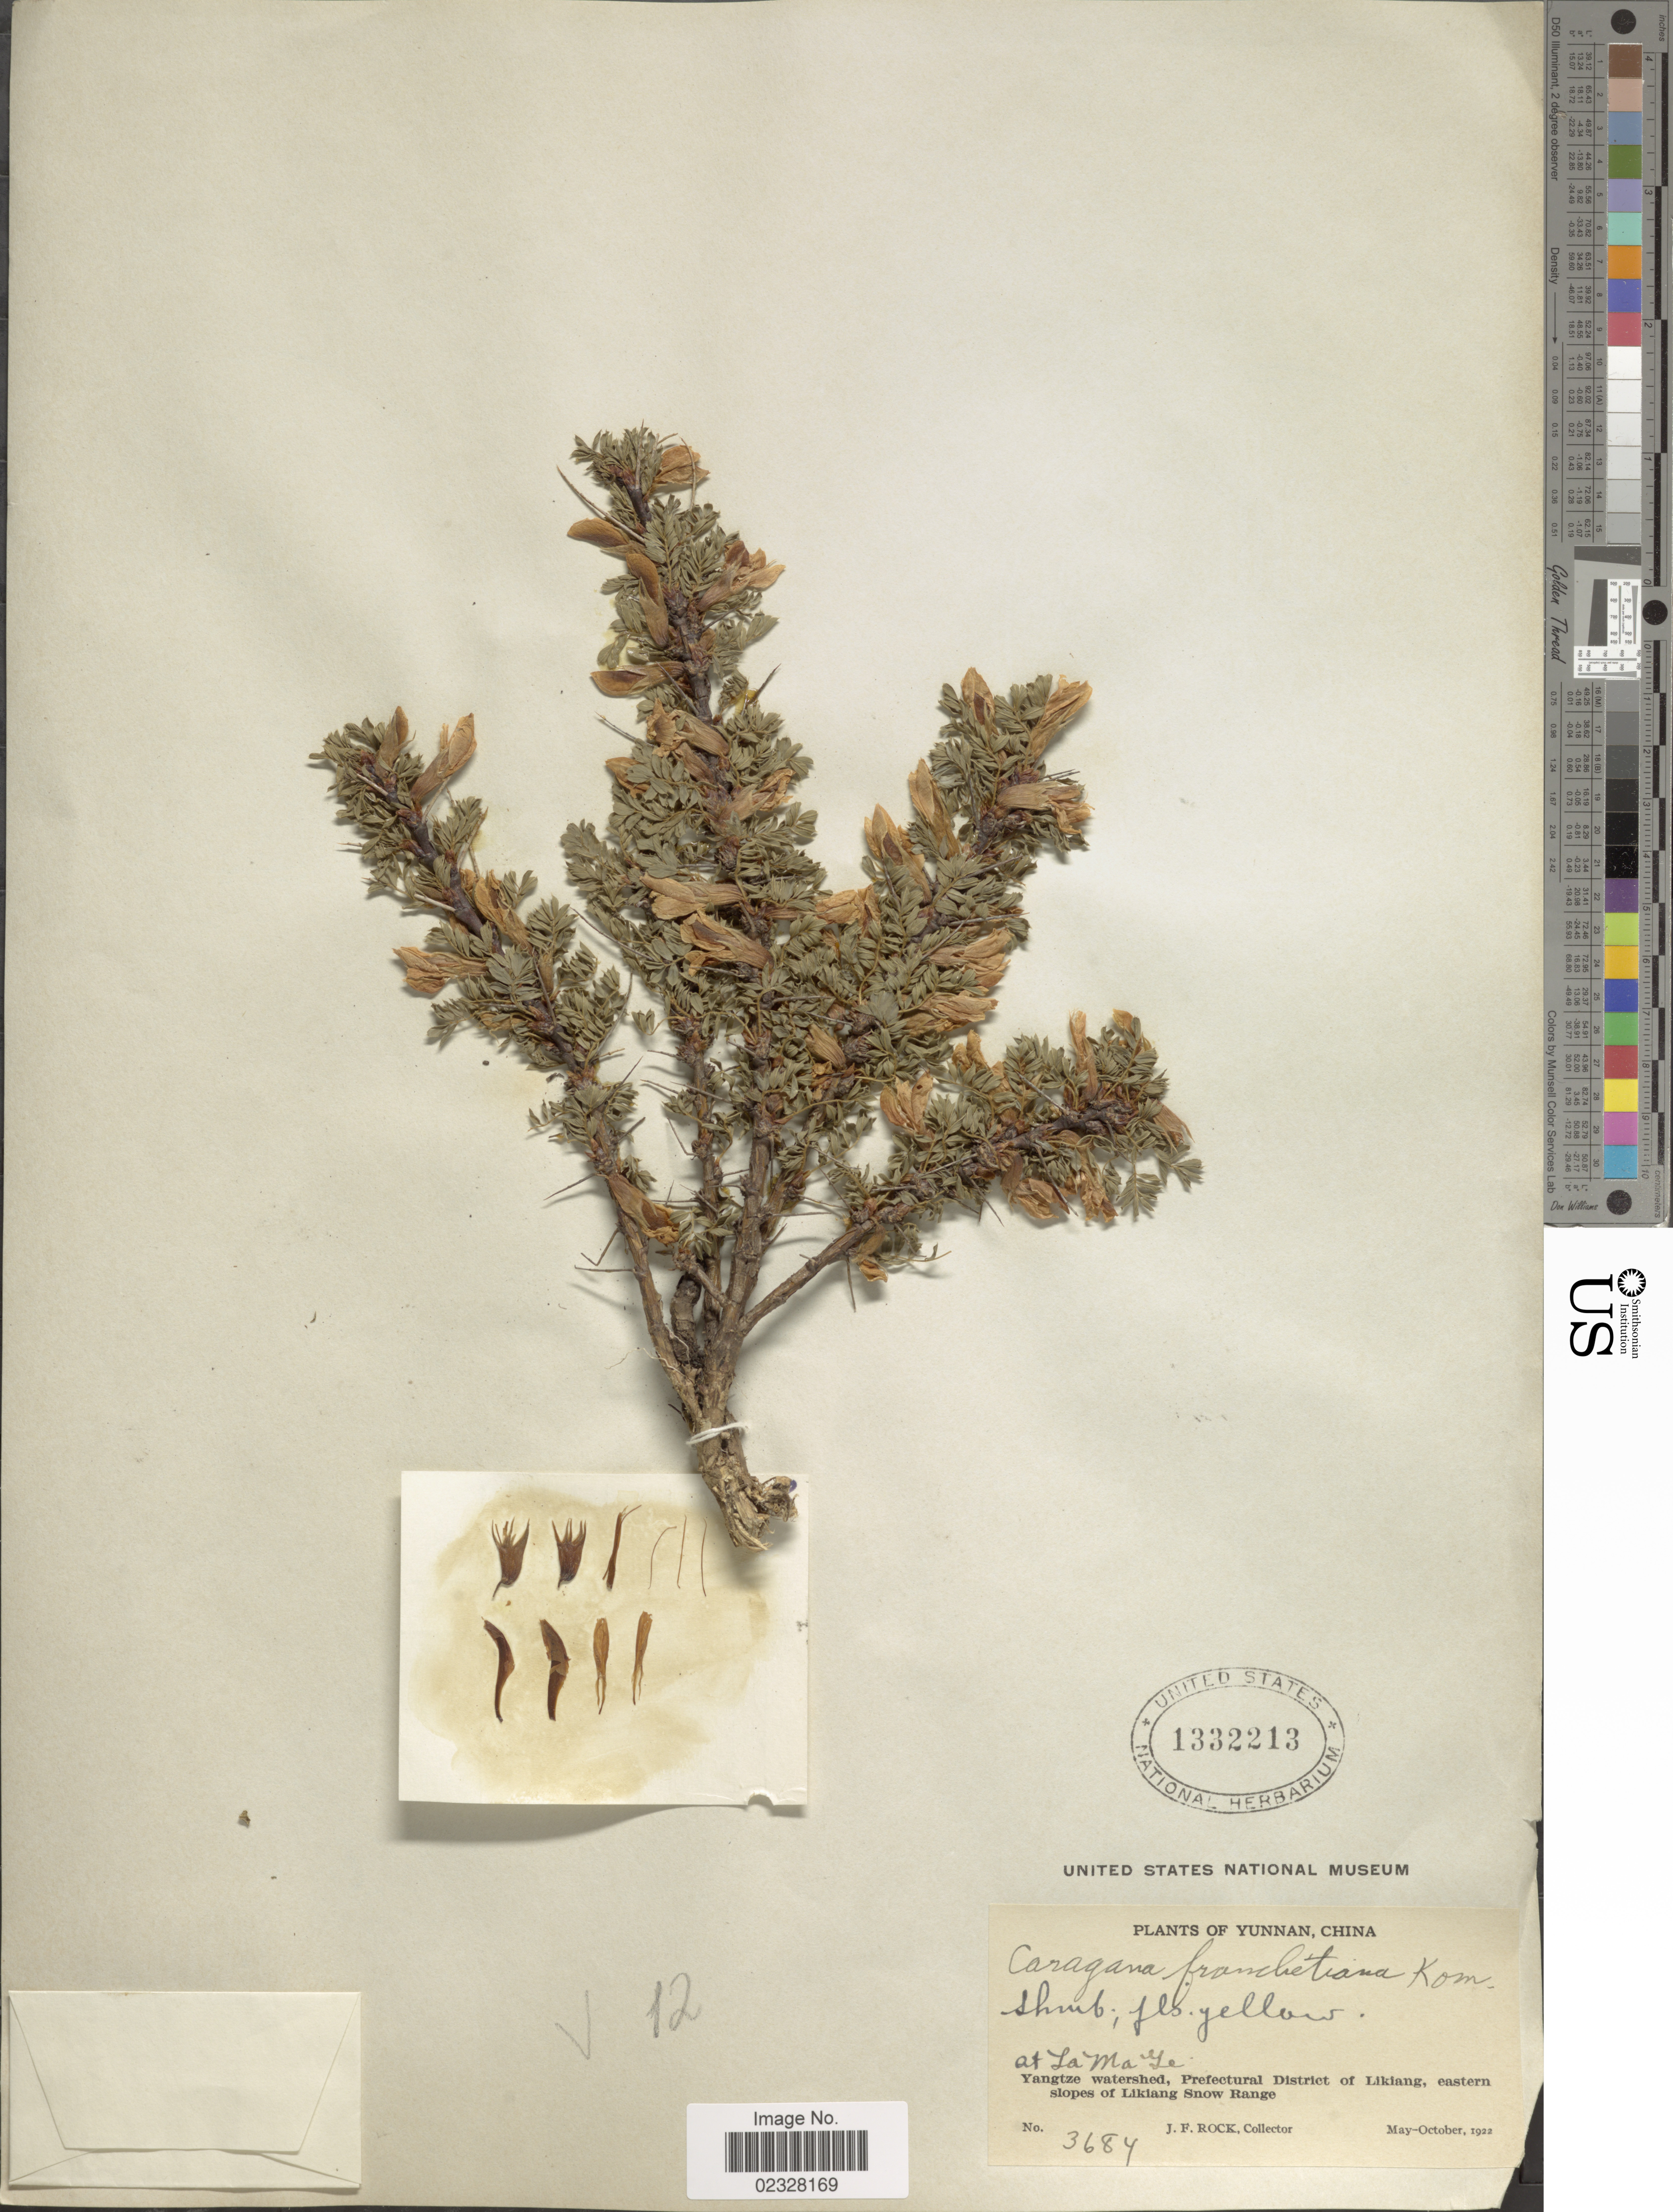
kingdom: Plantae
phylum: Tracheophyta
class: Magnoliopsida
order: Fabales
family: Fabaceae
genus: Caragana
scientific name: Caragana franchetiana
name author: Kom.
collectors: J. Rock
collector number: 3684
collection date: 1922-05/1922-10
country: China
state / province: Yunnan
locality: At La Ma Te. Yangtze watershed, Prefectural District of Likiang, eastern slopes of Likiang Snow Range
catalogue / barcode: US 1332213